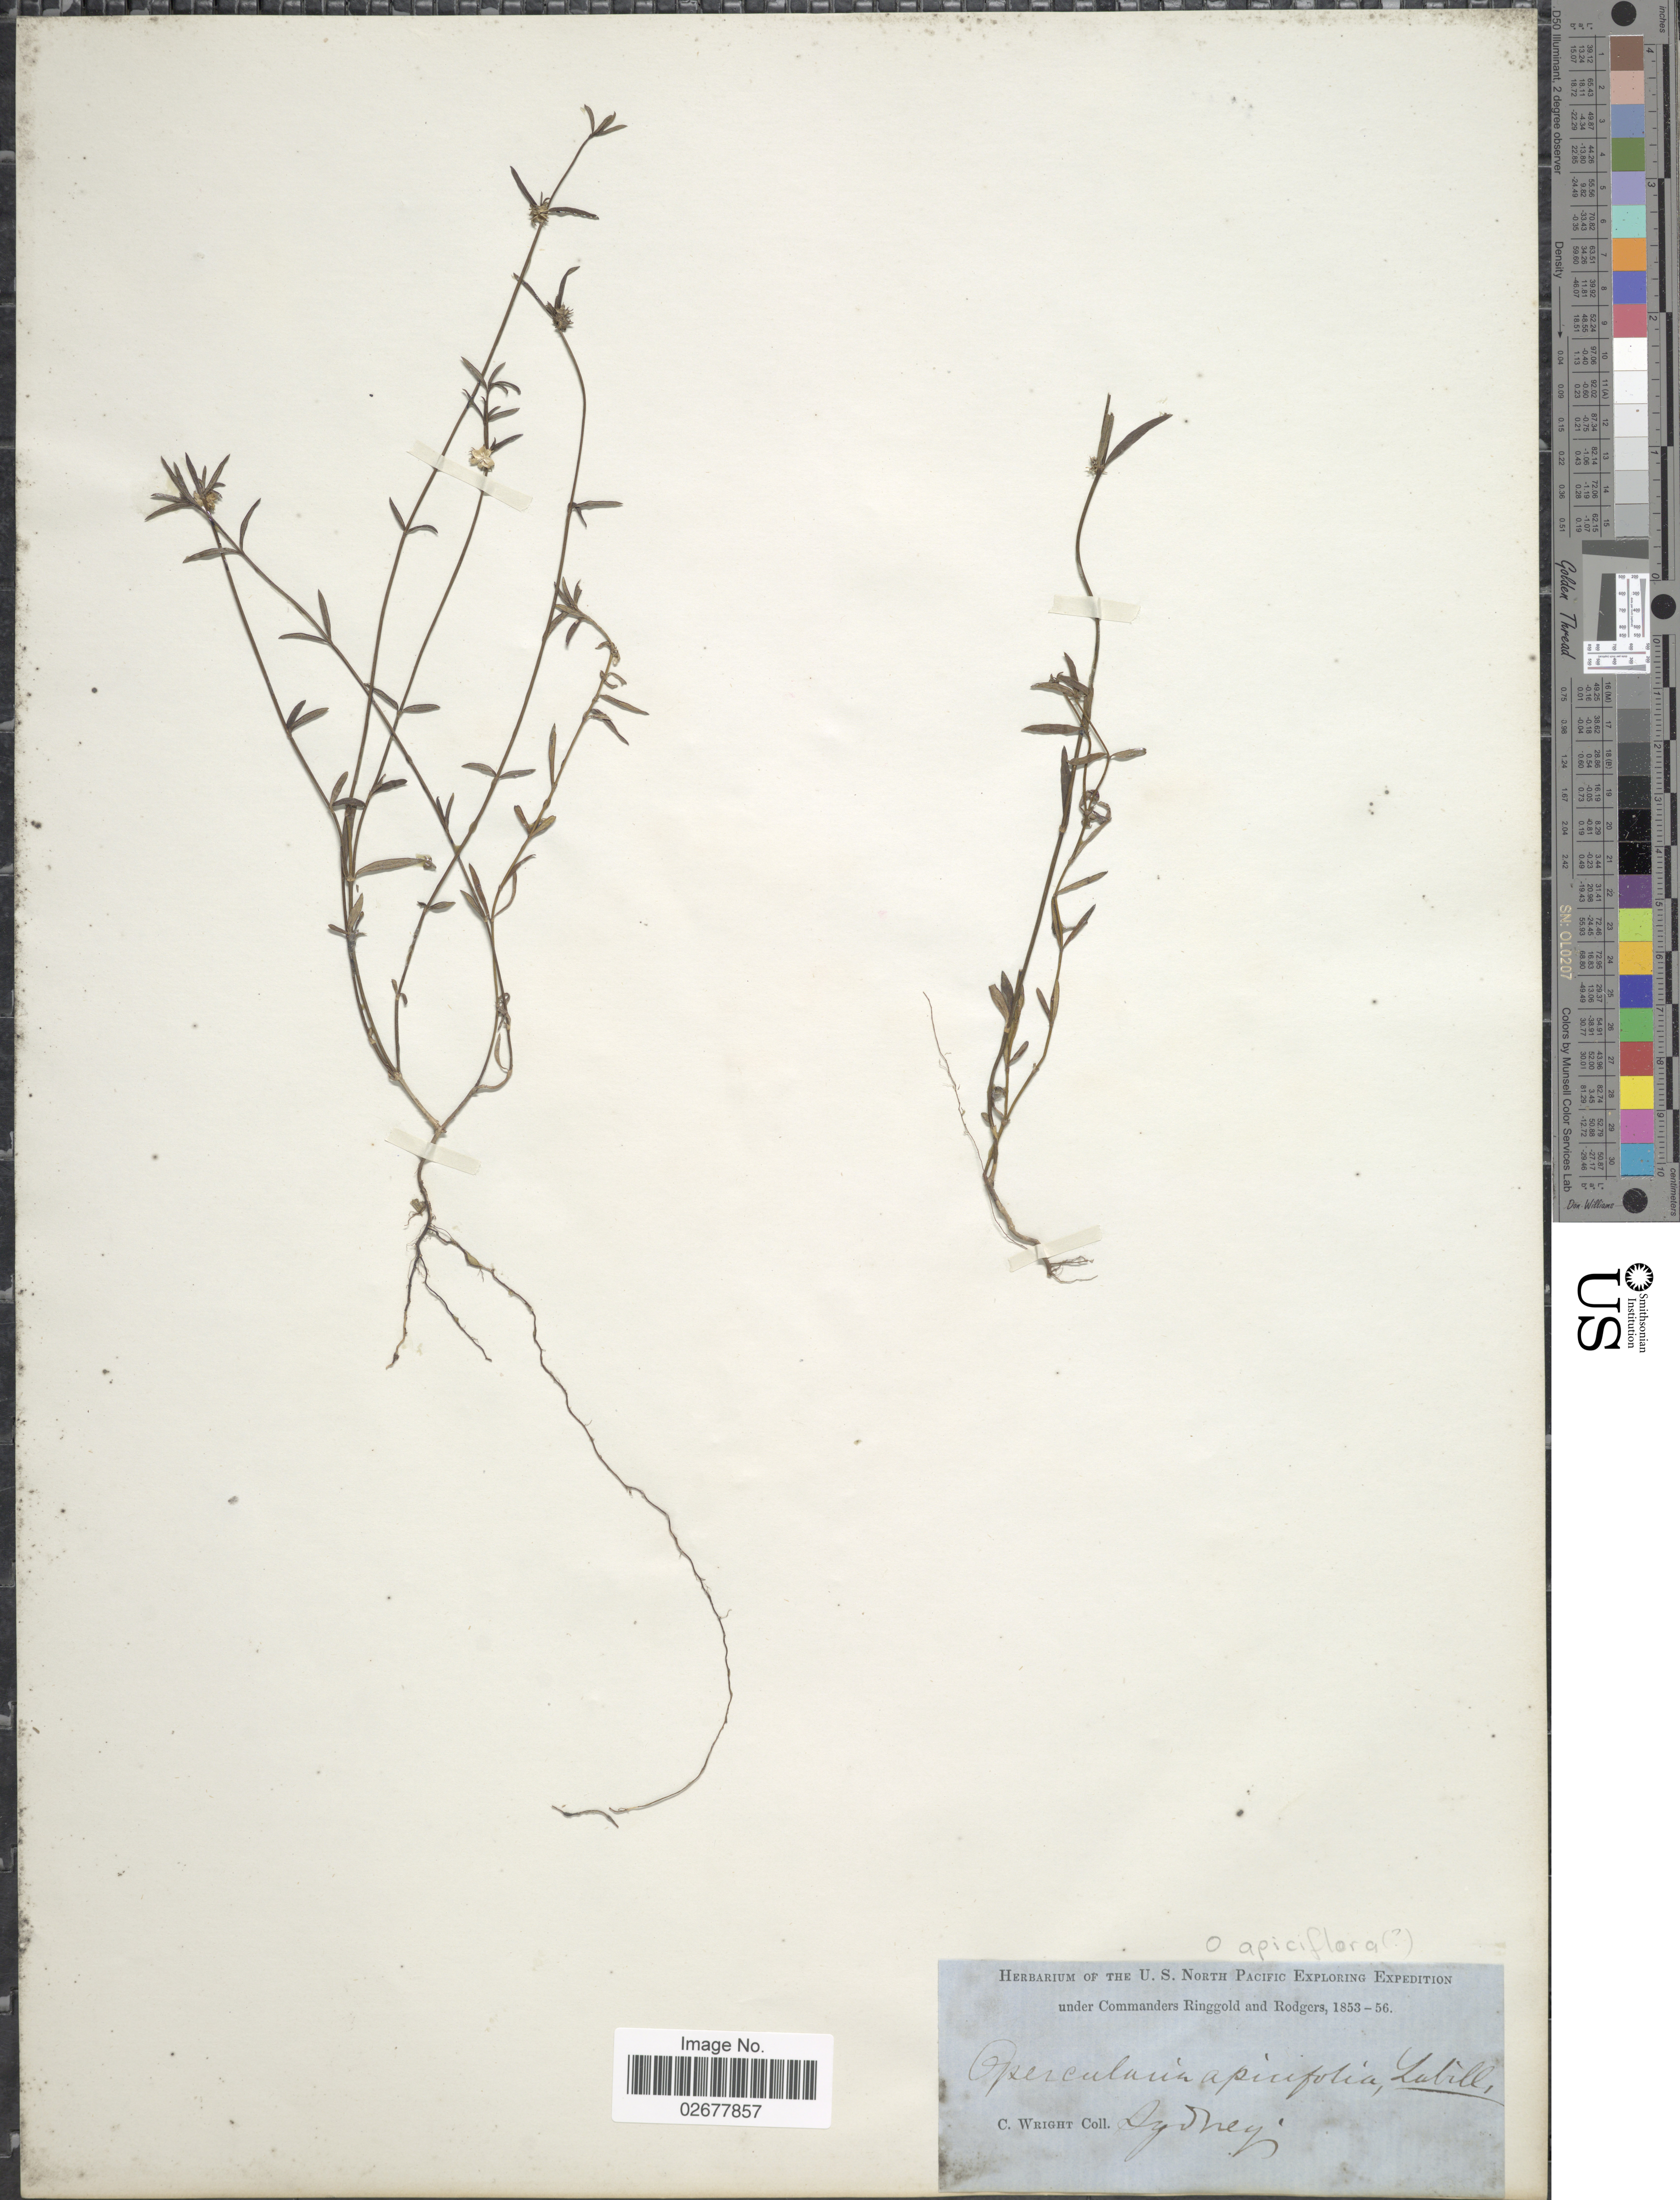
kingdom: Plantae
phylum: Tracheophyta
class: Magnoliopsida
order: Gentianales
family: Rubiaceae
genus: Opercularia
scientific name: Opercularia apiciflora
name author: Labill. ex Juss.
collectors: C. Wright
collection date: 1853/1856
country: Australia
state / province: New South Wales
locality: Sydney